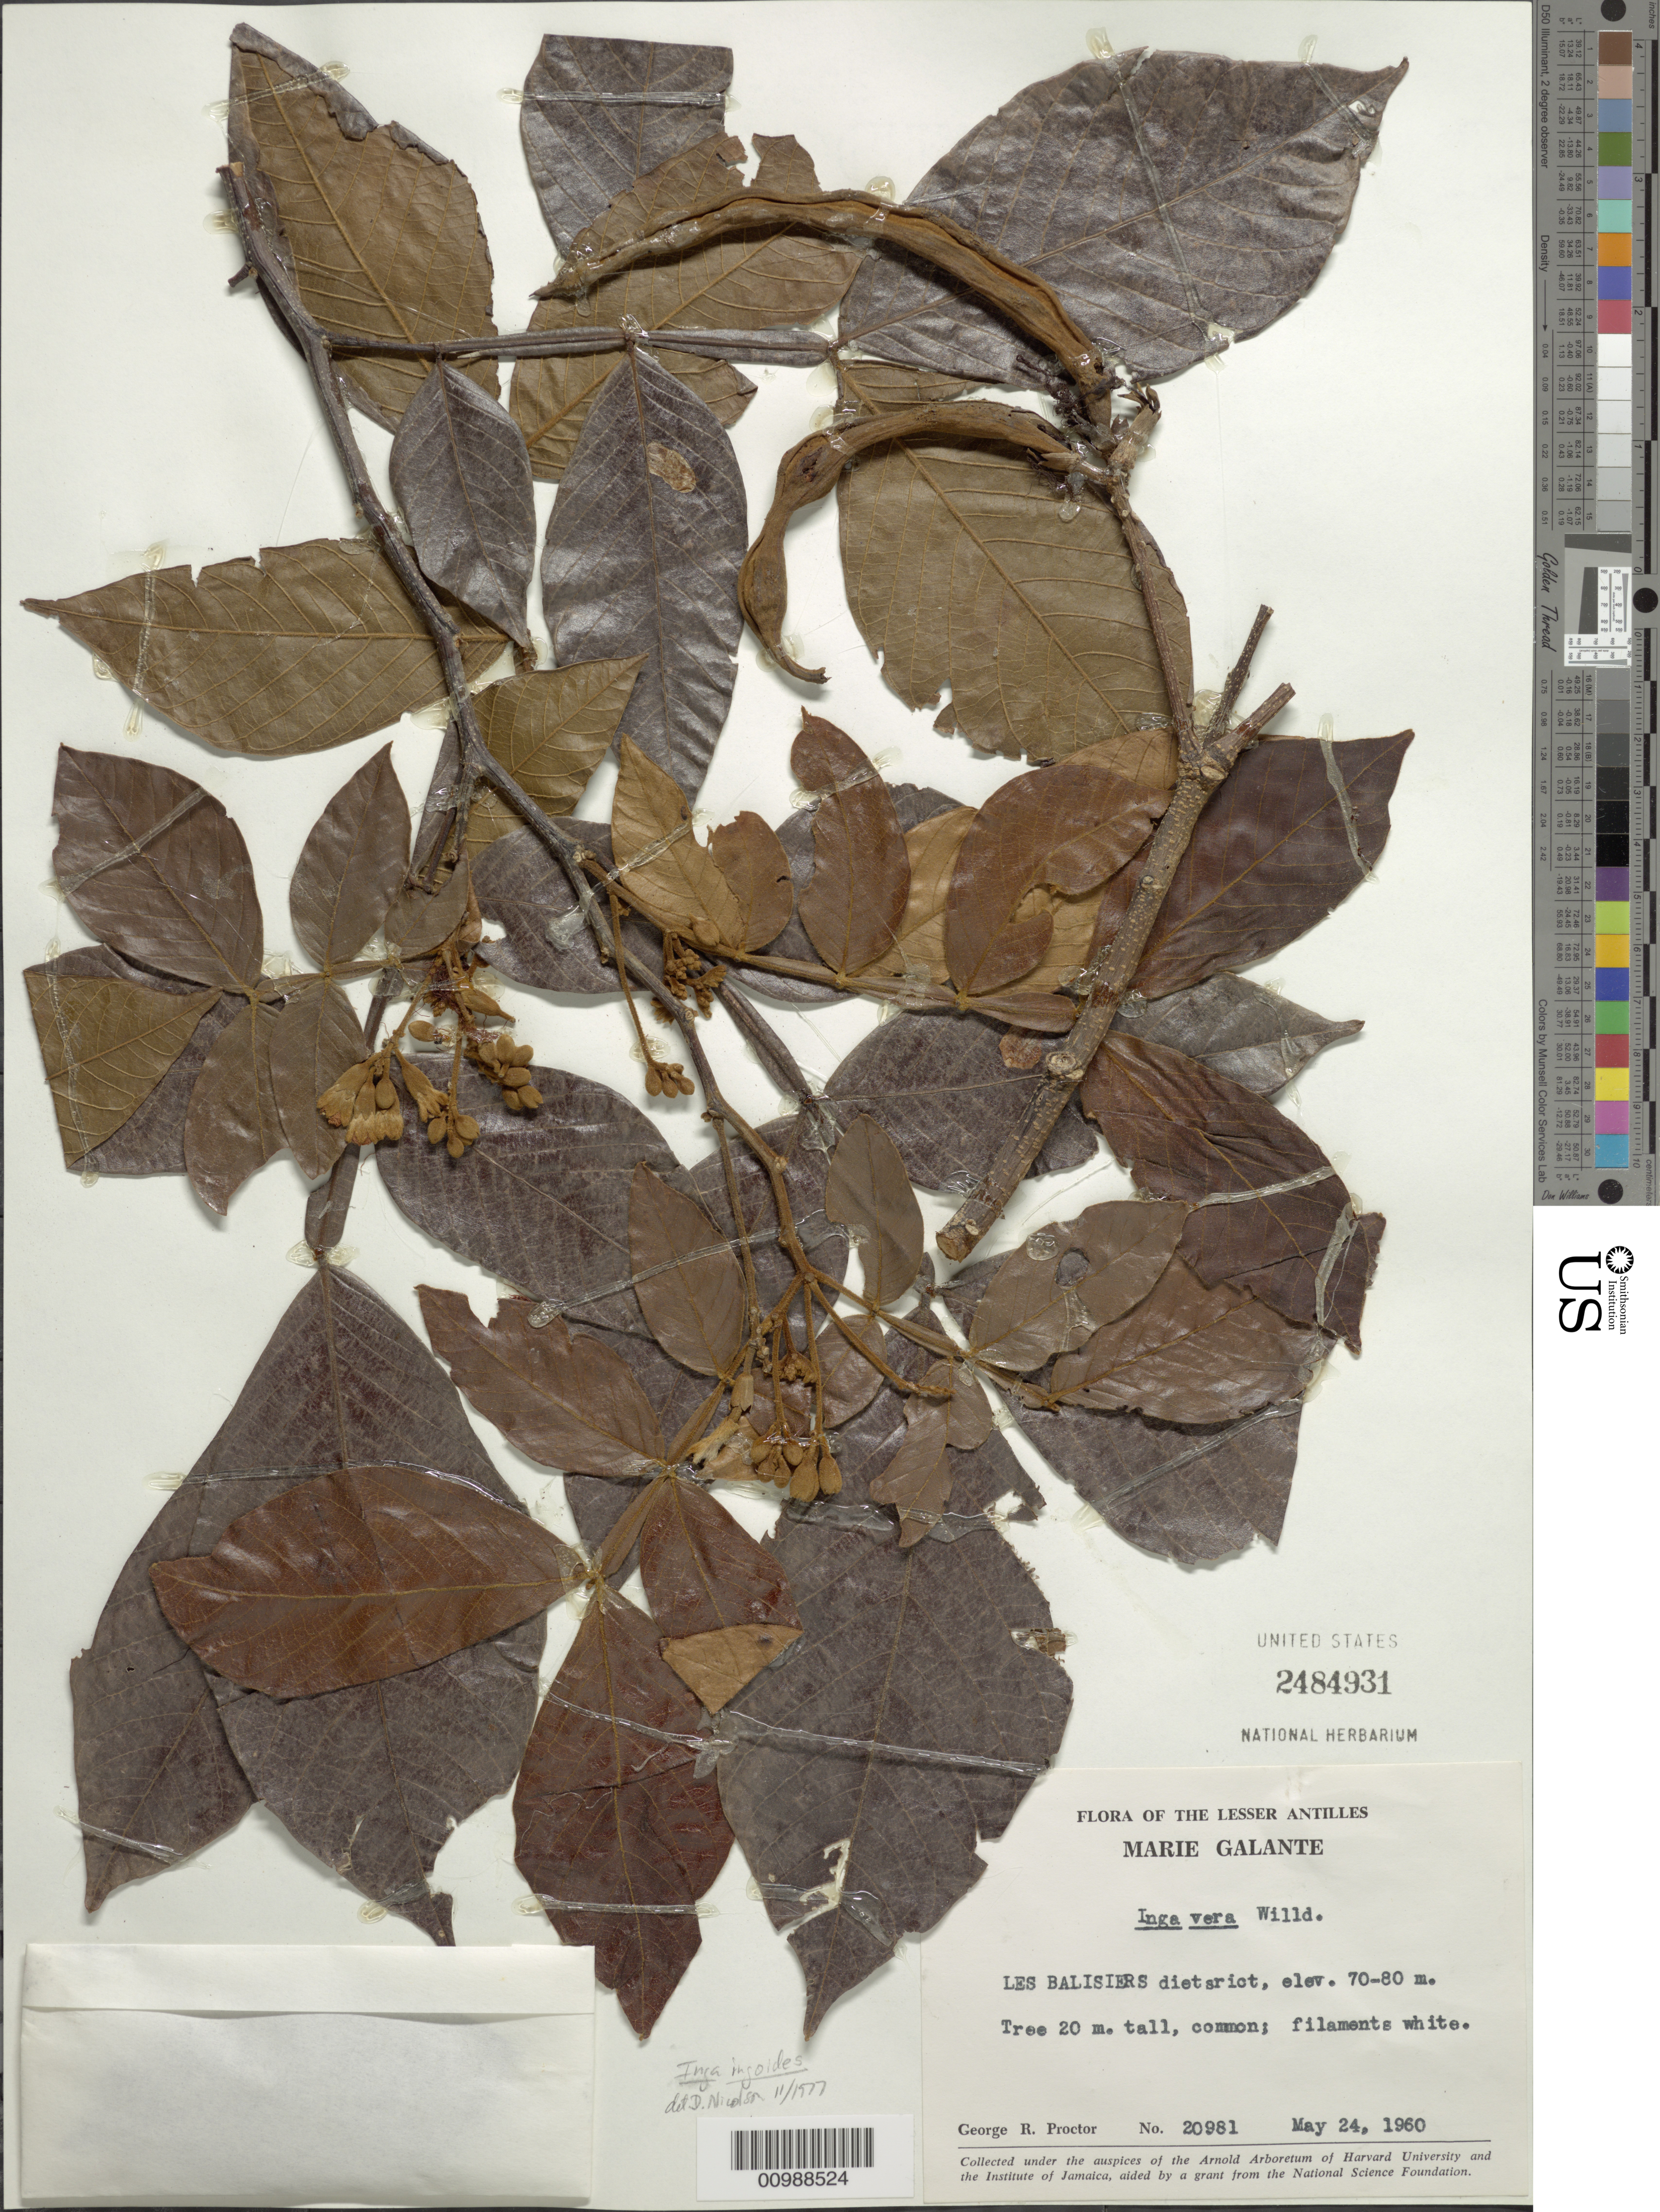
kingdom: Plantae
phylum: Tracheophyta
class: Magnoliopsida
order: Fabales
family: Fabaceae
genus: Inga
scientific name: Inga ingoides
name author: (Rich.) Willd.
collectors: G. R. Proctor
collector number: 20981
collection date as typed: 24 May 1960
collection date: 1960-05-24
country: Guadeloupe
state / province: Les Balisiers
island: Marie Galante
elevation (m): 70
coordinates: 0 N, 0 E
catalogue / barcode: US 2484931